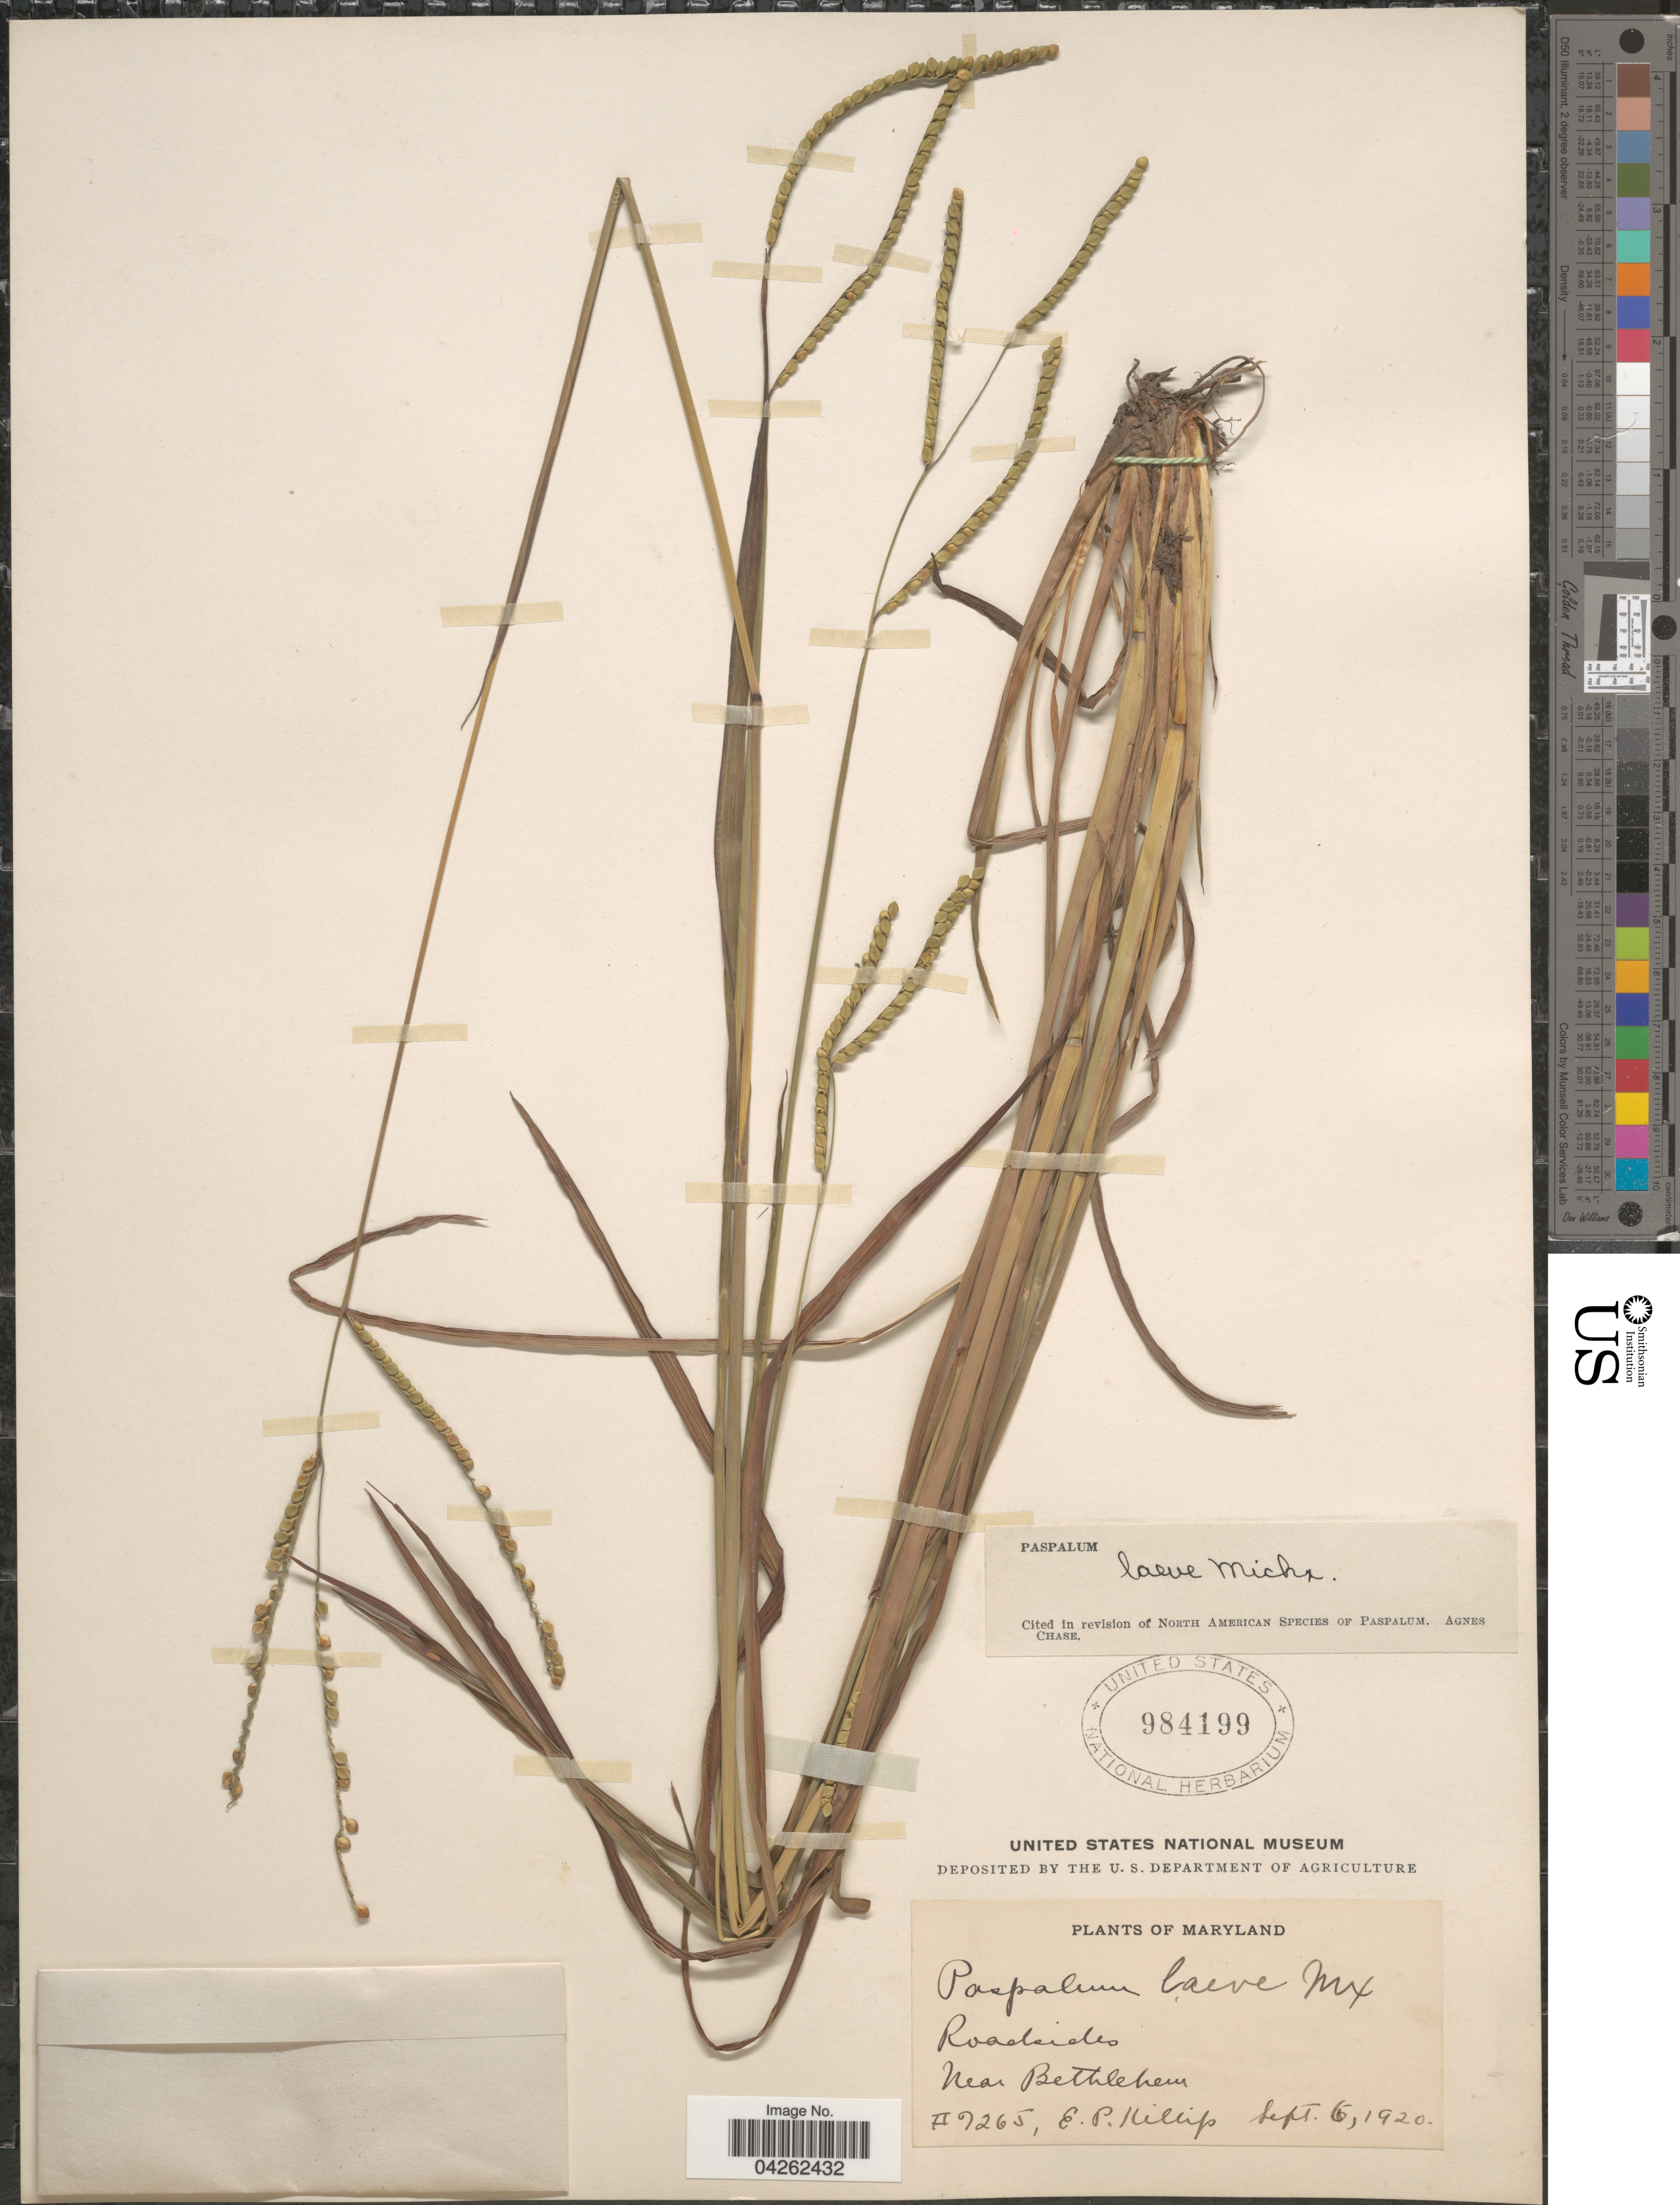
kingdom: Plantae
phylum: Tracheophyta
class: Liliopsida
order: Poales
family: Poaceae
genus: Paspalum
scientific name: Paspalum laeve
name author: Michx.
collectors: E. P. Killip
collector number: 7265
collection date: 1920-09-06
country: United States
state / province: Maryland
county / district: Caroline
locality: Roadsides. Near Bethlehem.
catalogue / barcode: US 984199